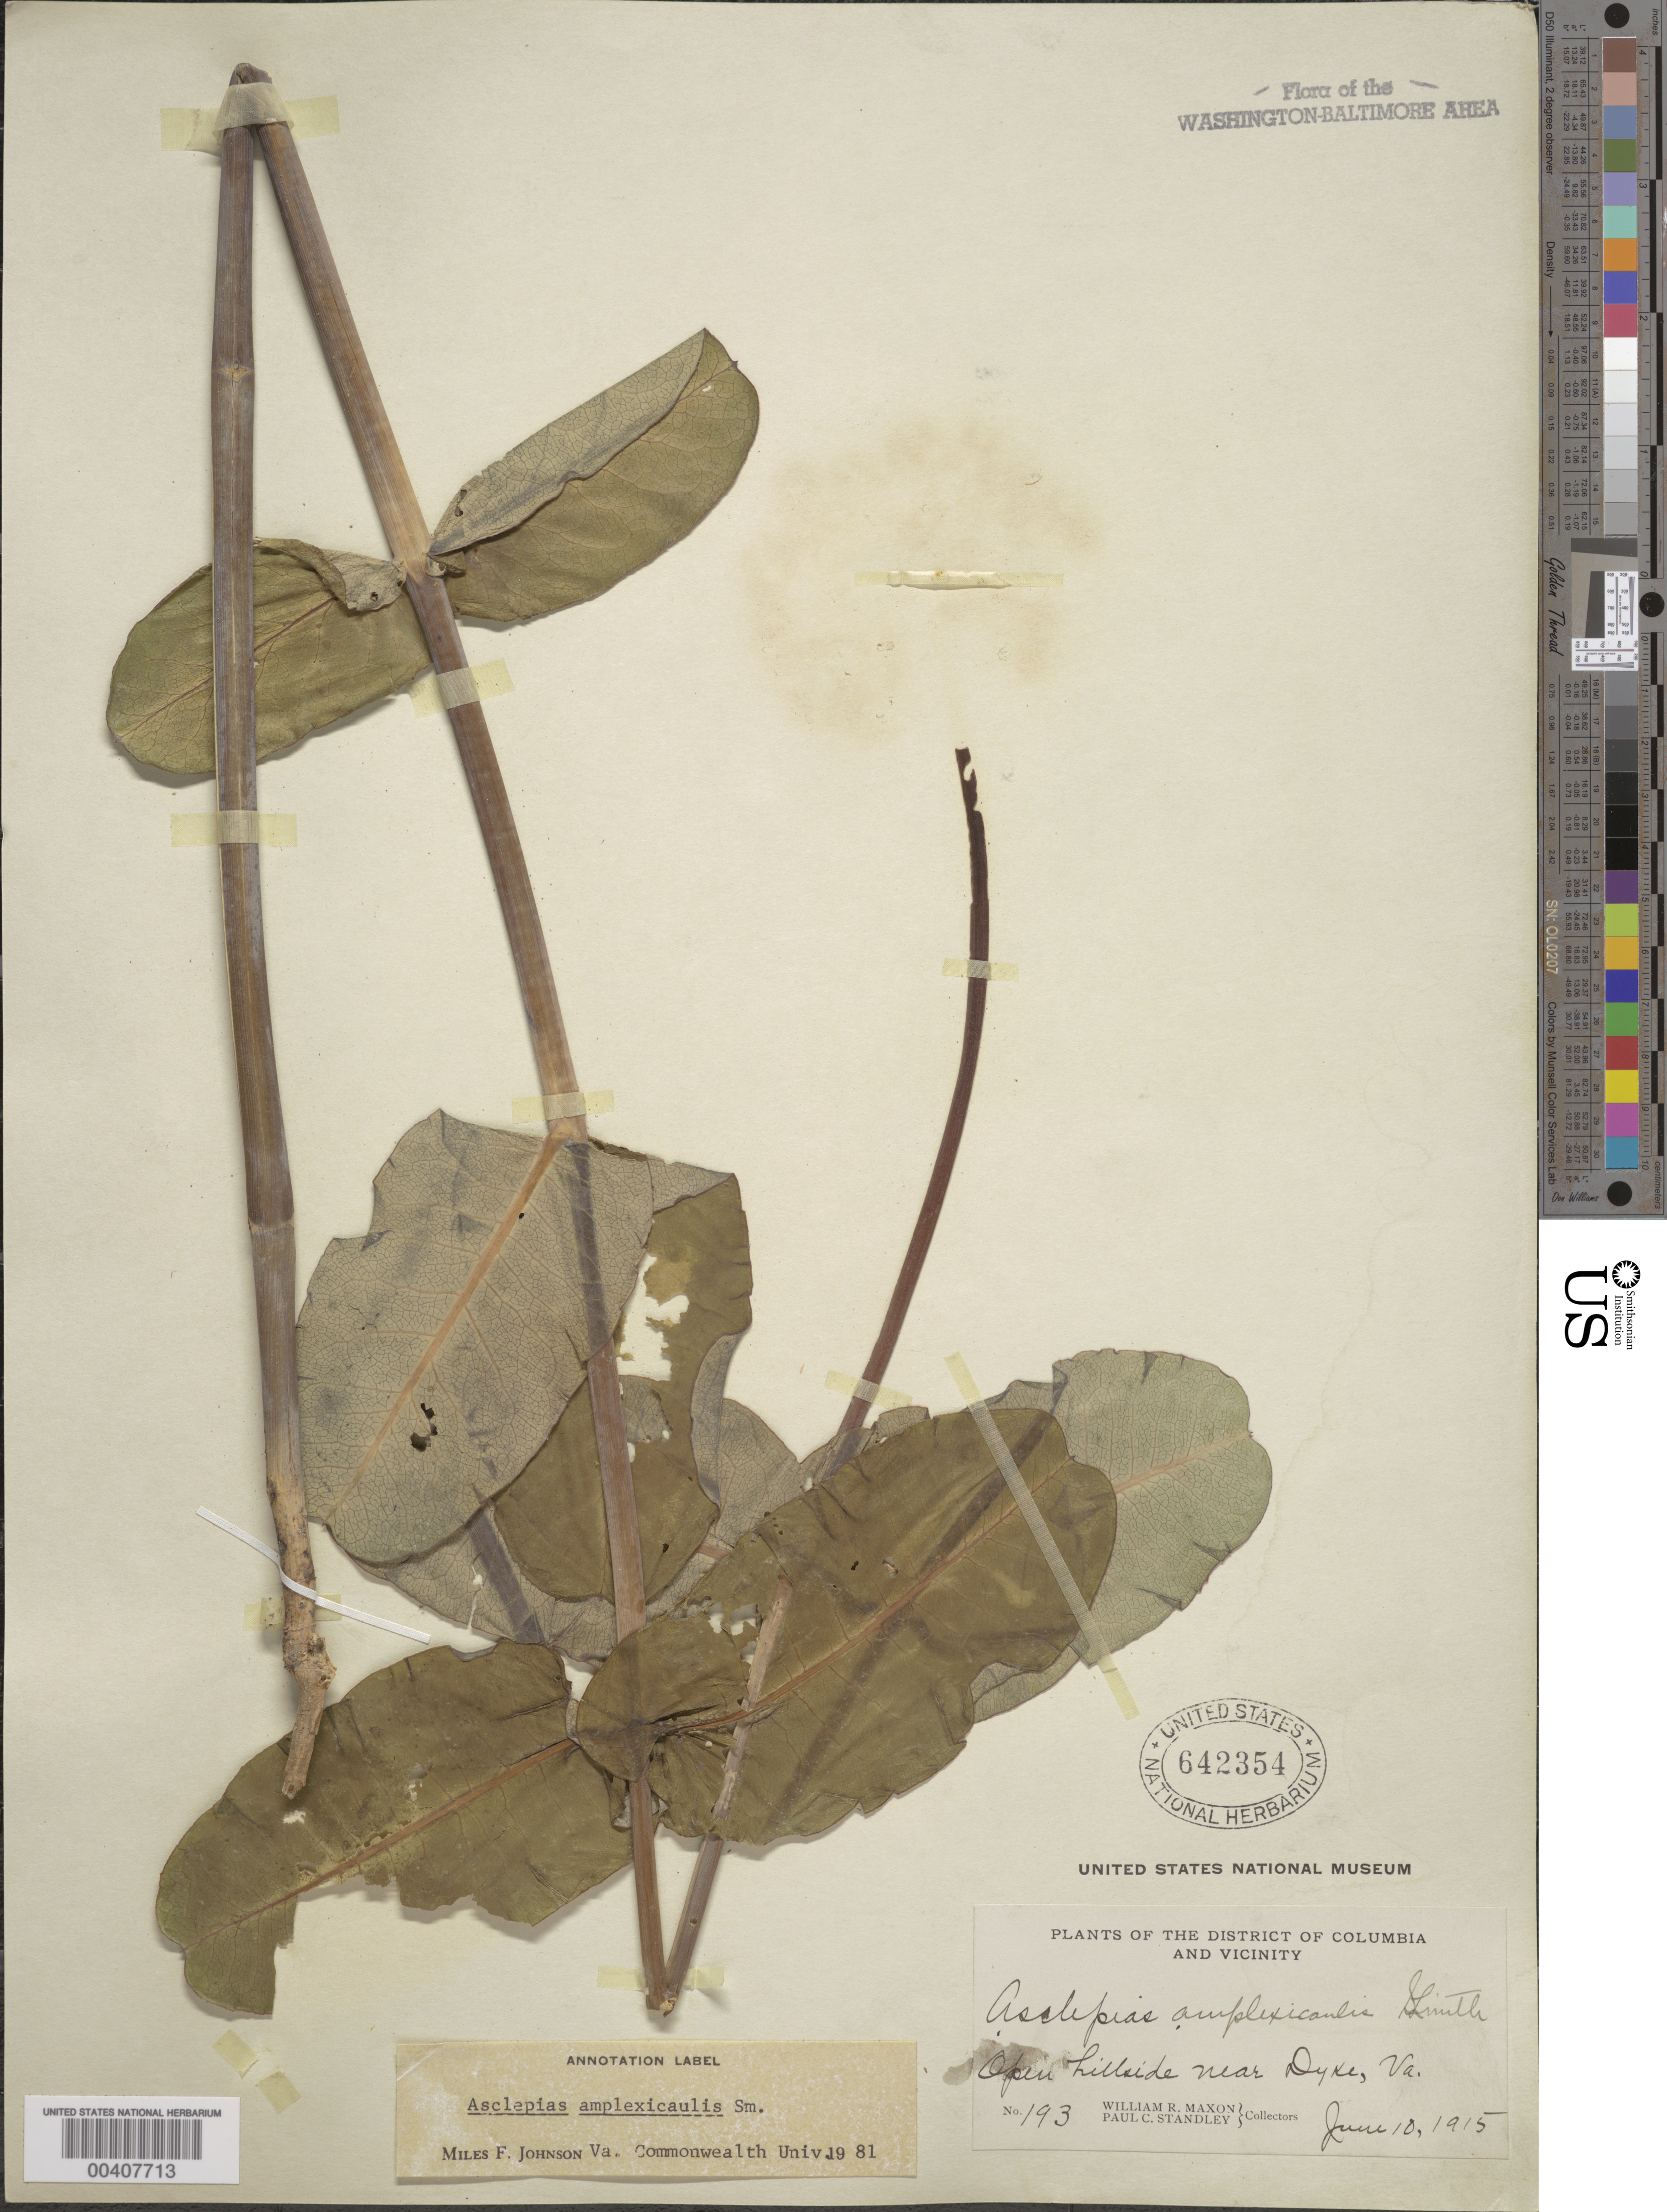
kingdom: Plantae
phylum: Tracheophyta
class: Magnoliopsida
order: Gentianales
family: Apocynaceae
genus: Asclepias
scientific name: Asclepias amplexicaulis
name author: J. Small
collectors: W. R. Maxon & P. C. Standley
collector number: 193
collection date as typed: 10 Jun 1915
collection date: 1915-06-10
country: United States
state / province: Virginia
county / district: Fairfax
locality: Dyke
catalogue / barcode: US 642354